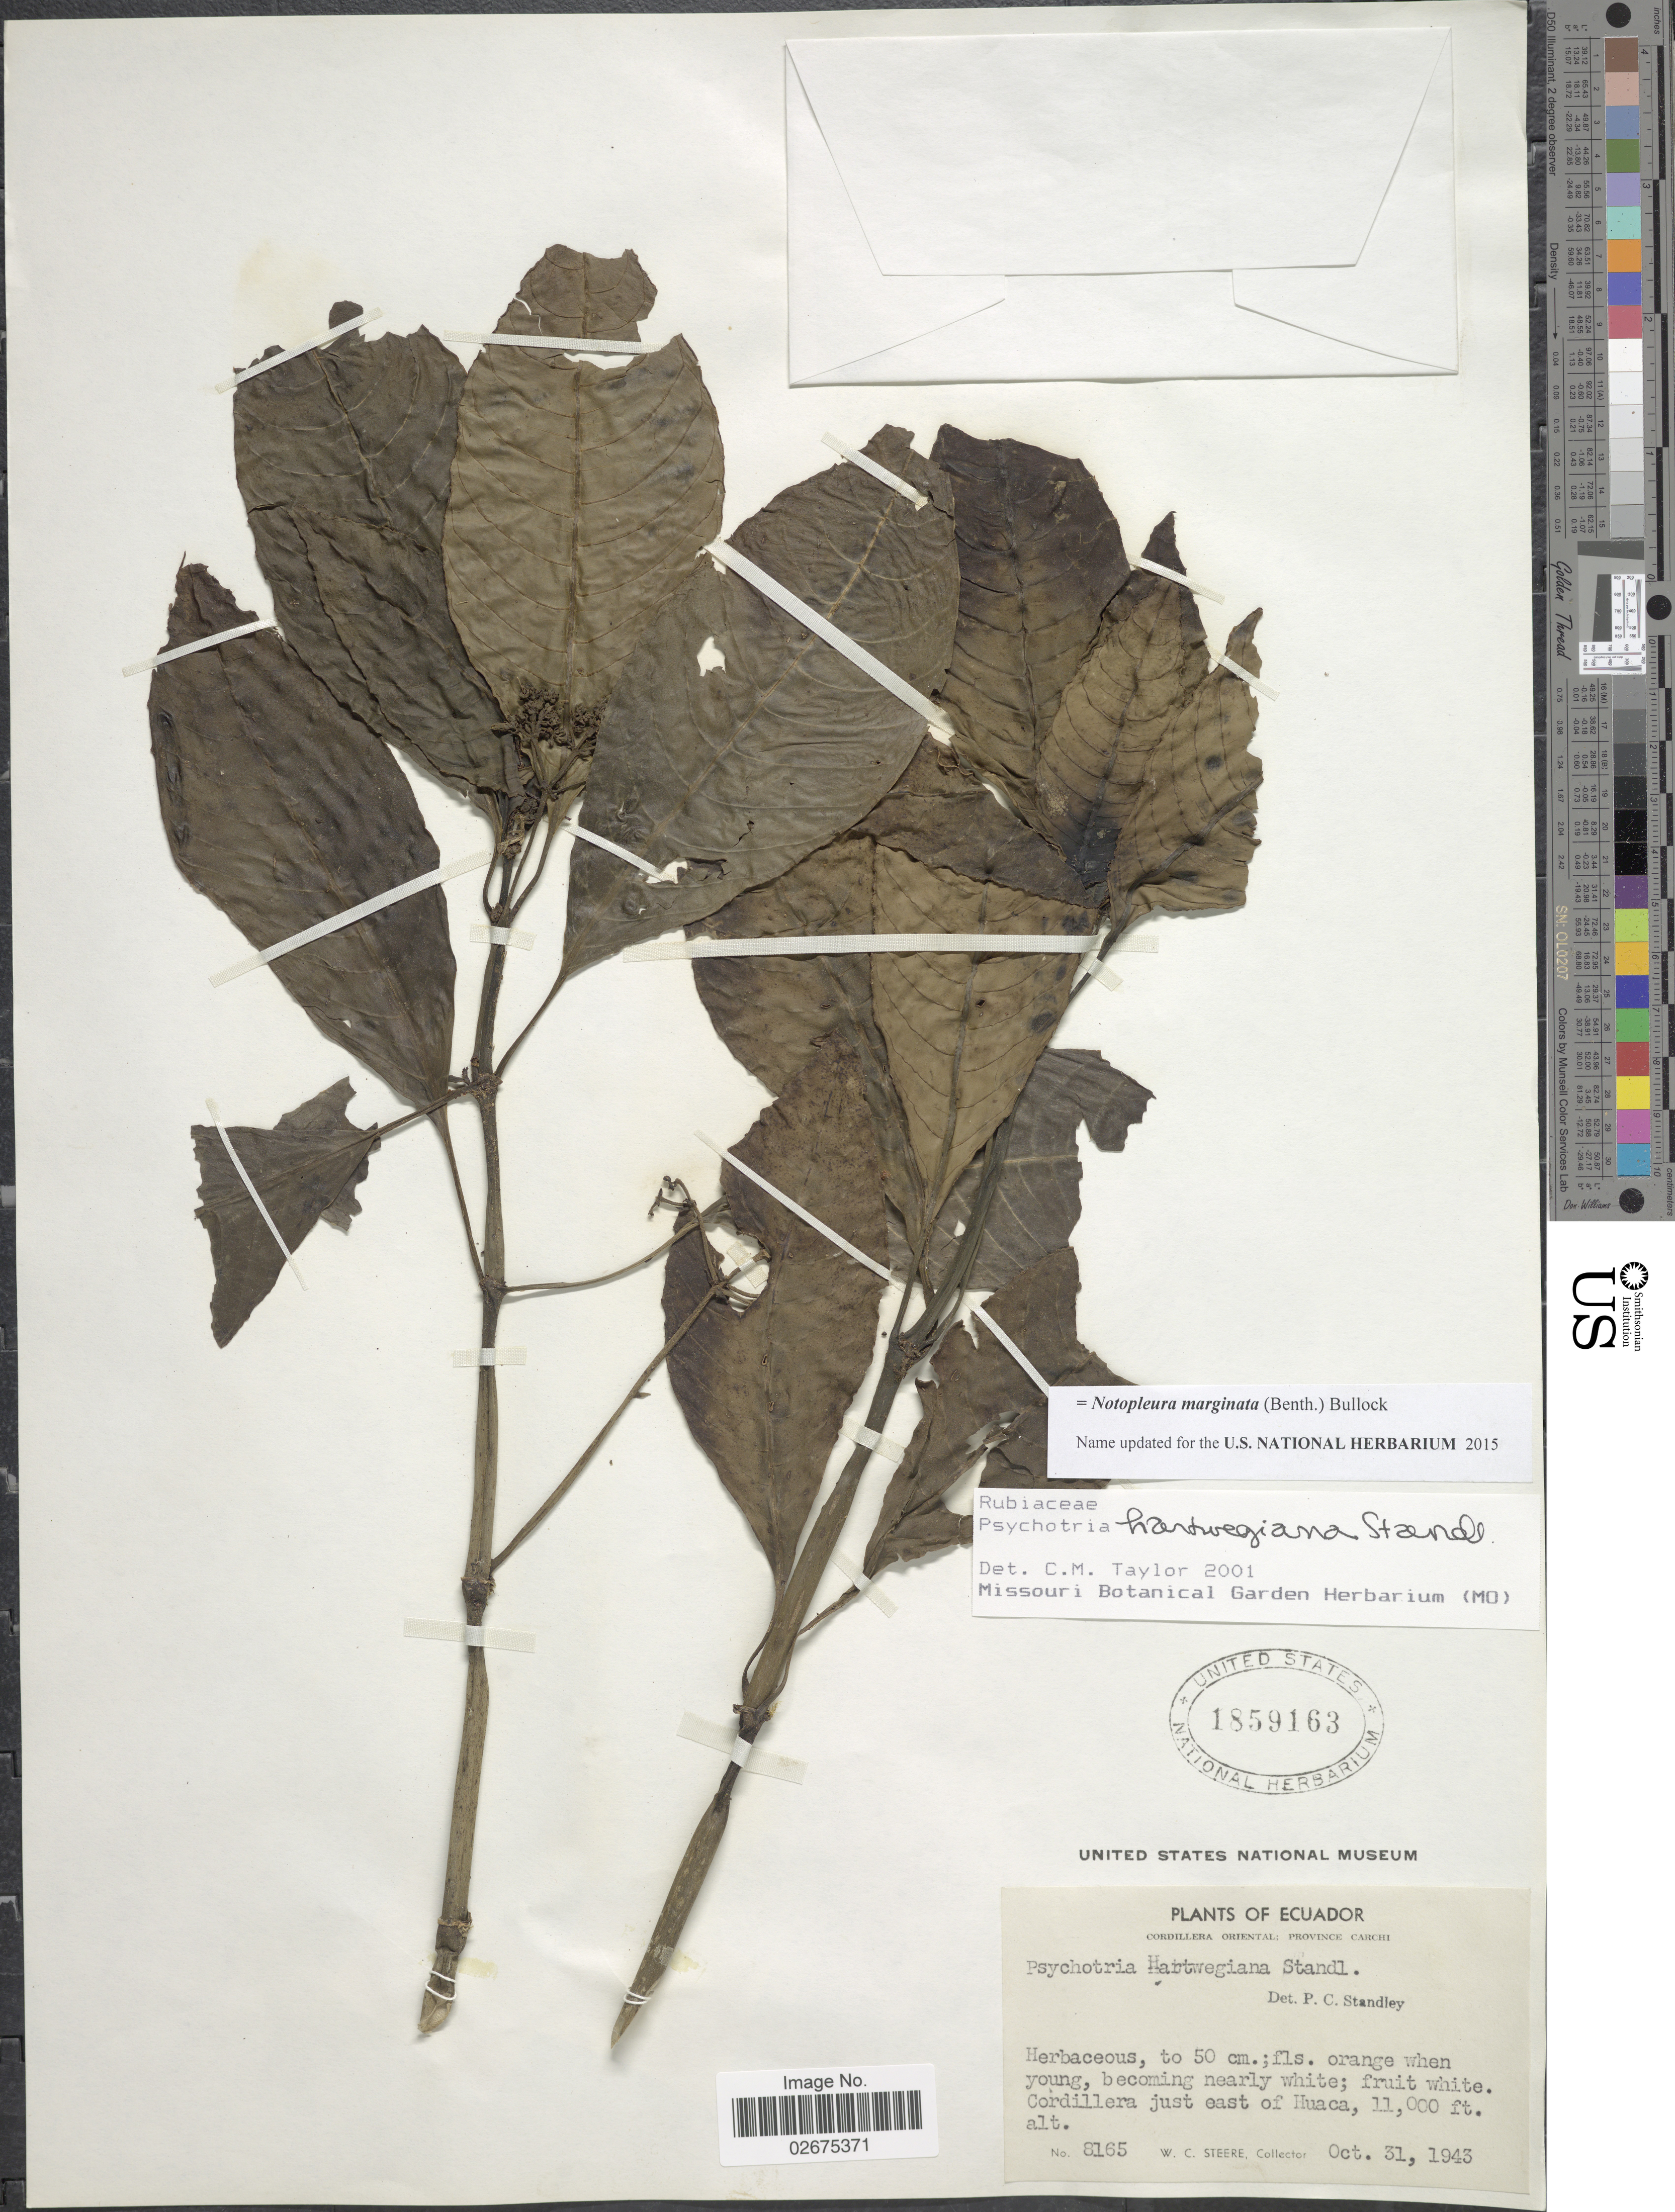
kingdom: Plantae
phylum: Tracheophyta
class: Magnoliopsida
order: Gentianales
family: Rubiaceae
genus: Notopleura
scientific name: Notopleura marginata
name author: (Benth.) Bullock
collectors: W. C. Steere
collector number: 8165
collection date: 1943-10-31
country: Ecuador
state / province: Carchi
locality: Cordillera Oriental; Cordillera just east of Huaca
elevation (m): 3353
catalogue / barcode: US 1859163